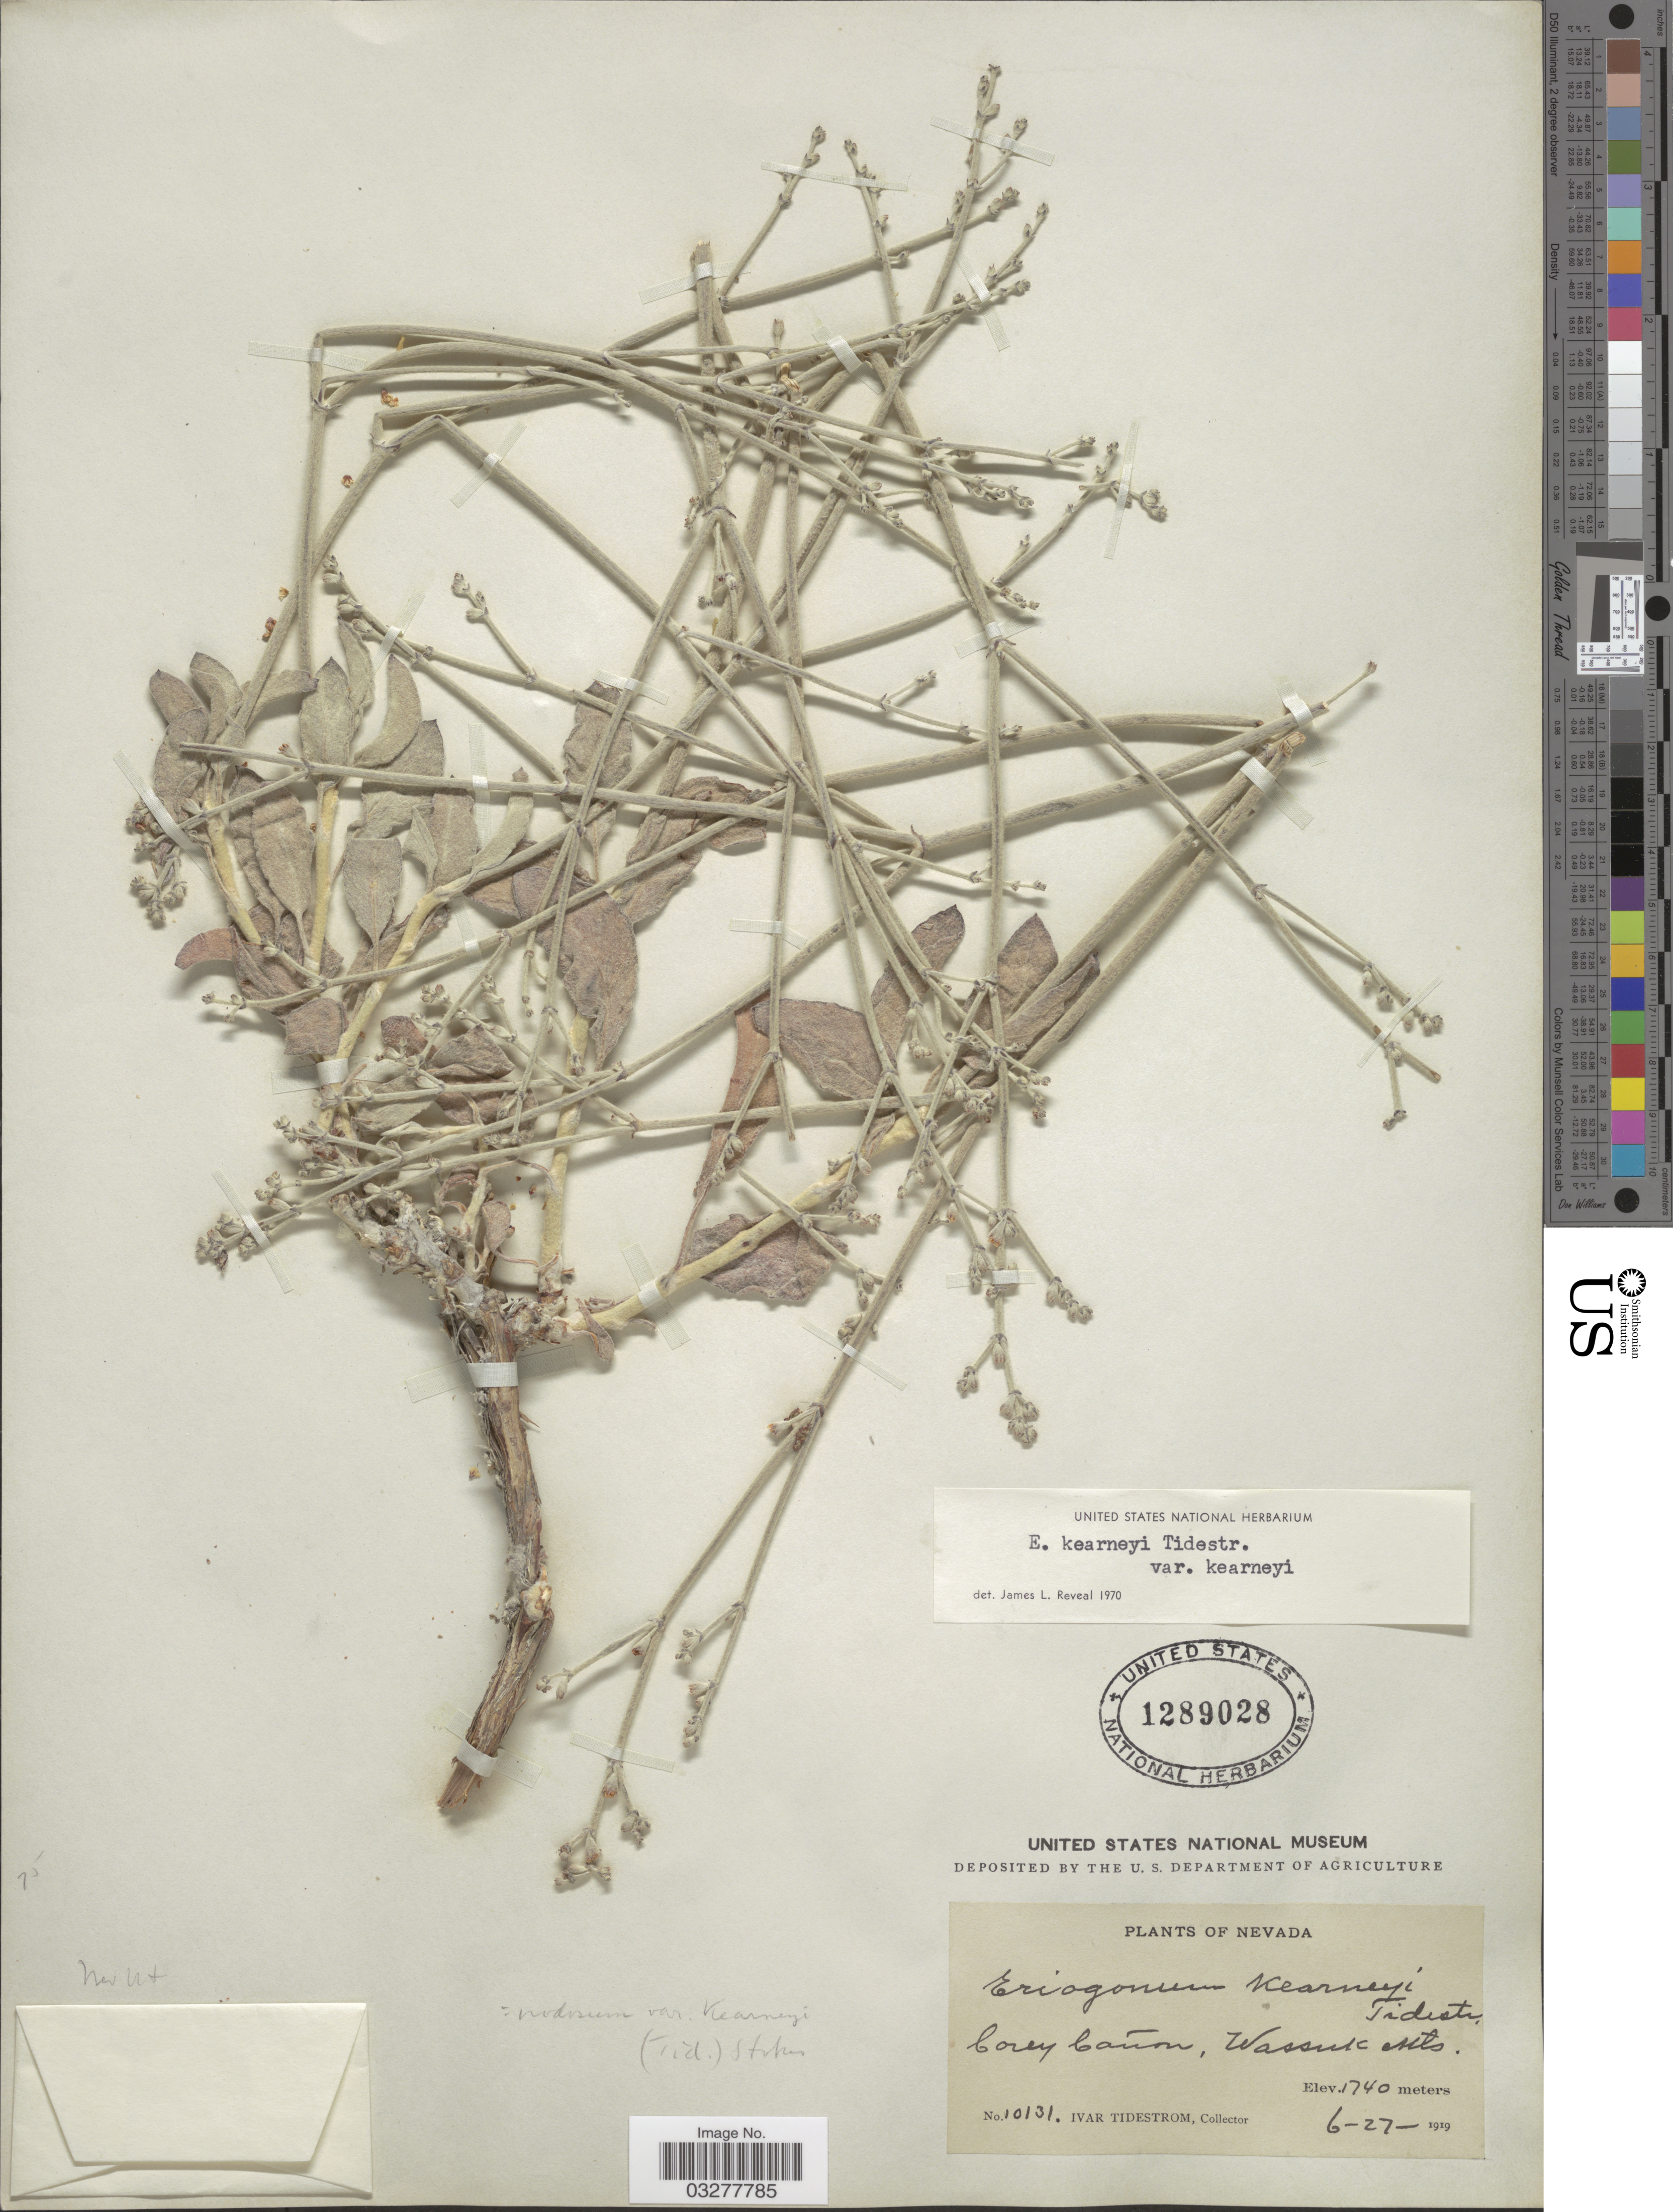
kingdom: Plantae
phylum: Tracheophyta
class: Magnoliopsida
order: Caryophyllales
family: Polygonaceae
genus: Eriogonum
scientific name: Eriogonum kearneyi var. kearneyi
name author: Tidestr.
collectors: I. F. Tidestrom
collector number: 10131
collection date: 1919-06-27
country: United States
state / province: Nevada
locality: Corey Cañon, Wassuk Mts.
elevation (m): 1740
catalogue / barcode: US 1289028